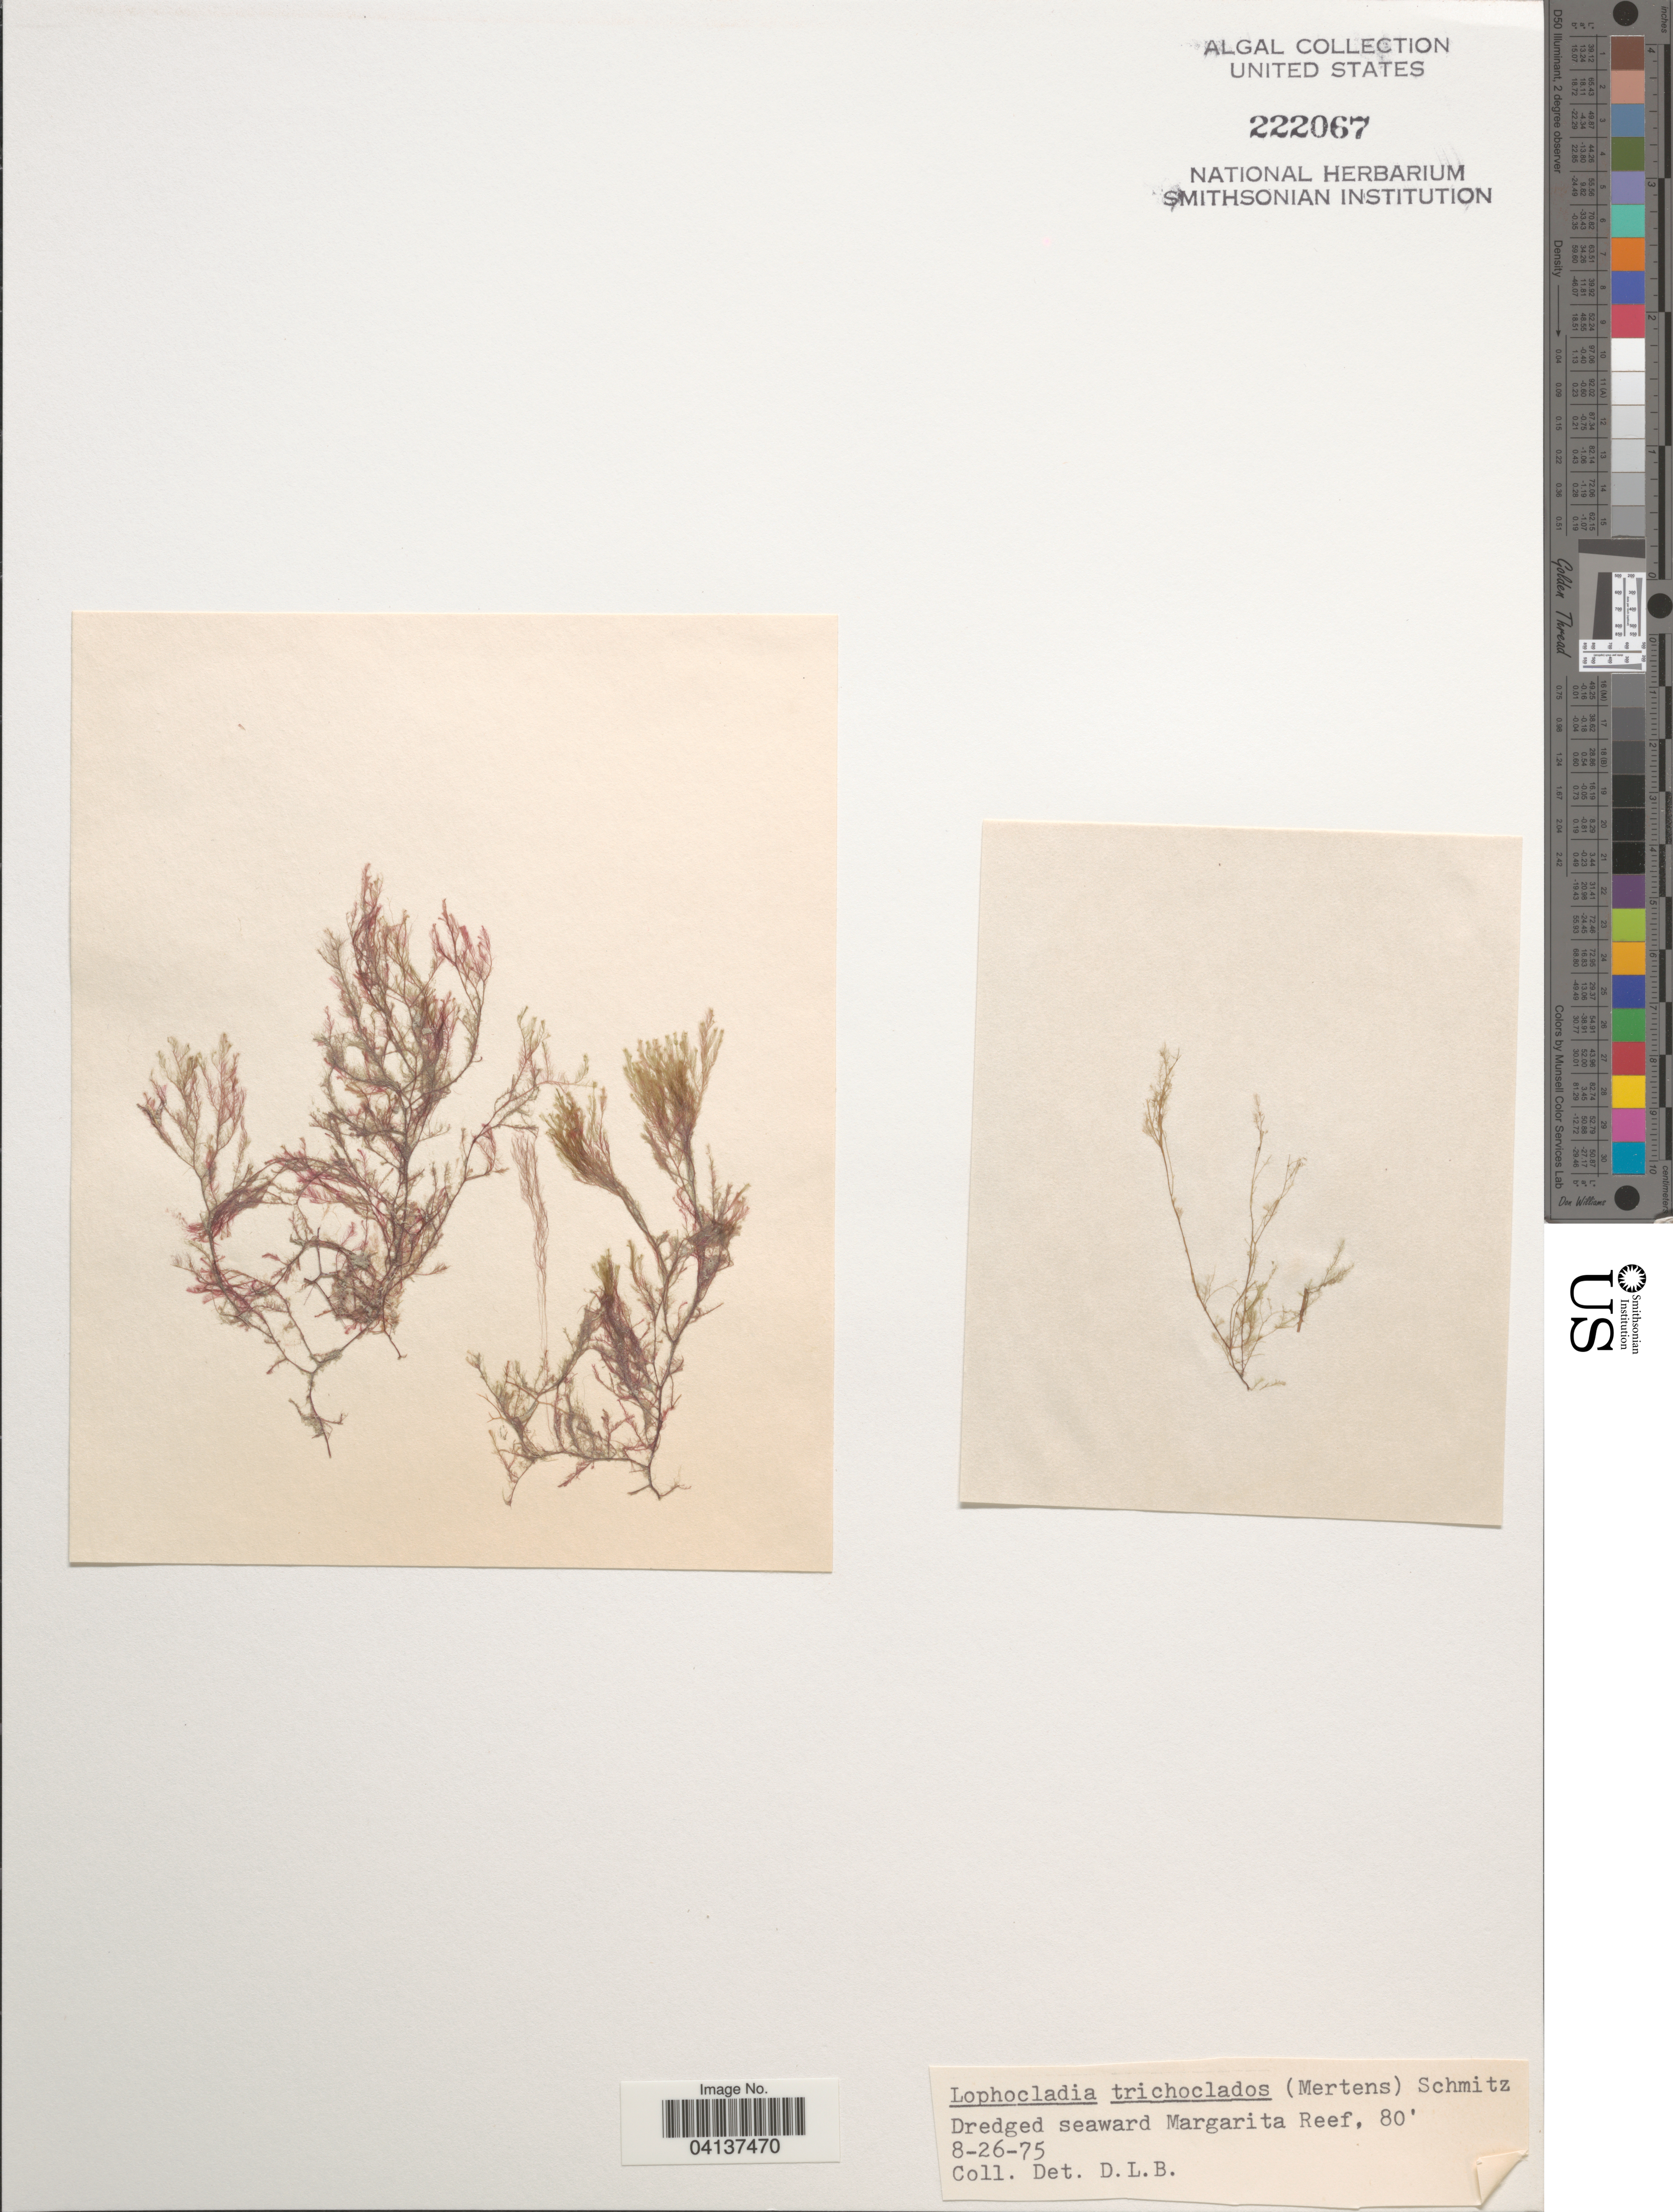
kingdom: Plantae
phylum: Rhodophyta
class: Florideophyceae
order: Ceramiales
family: Rhodomelaceae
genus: Lophocladia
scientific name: Lophocladia trichoclados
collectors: D. L. B.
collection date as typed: Transcribed d/m/y: 26/8/75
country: Puerto Rico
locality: Dredged seaward Margarita Reef.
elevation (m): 24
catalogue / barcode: US 222067